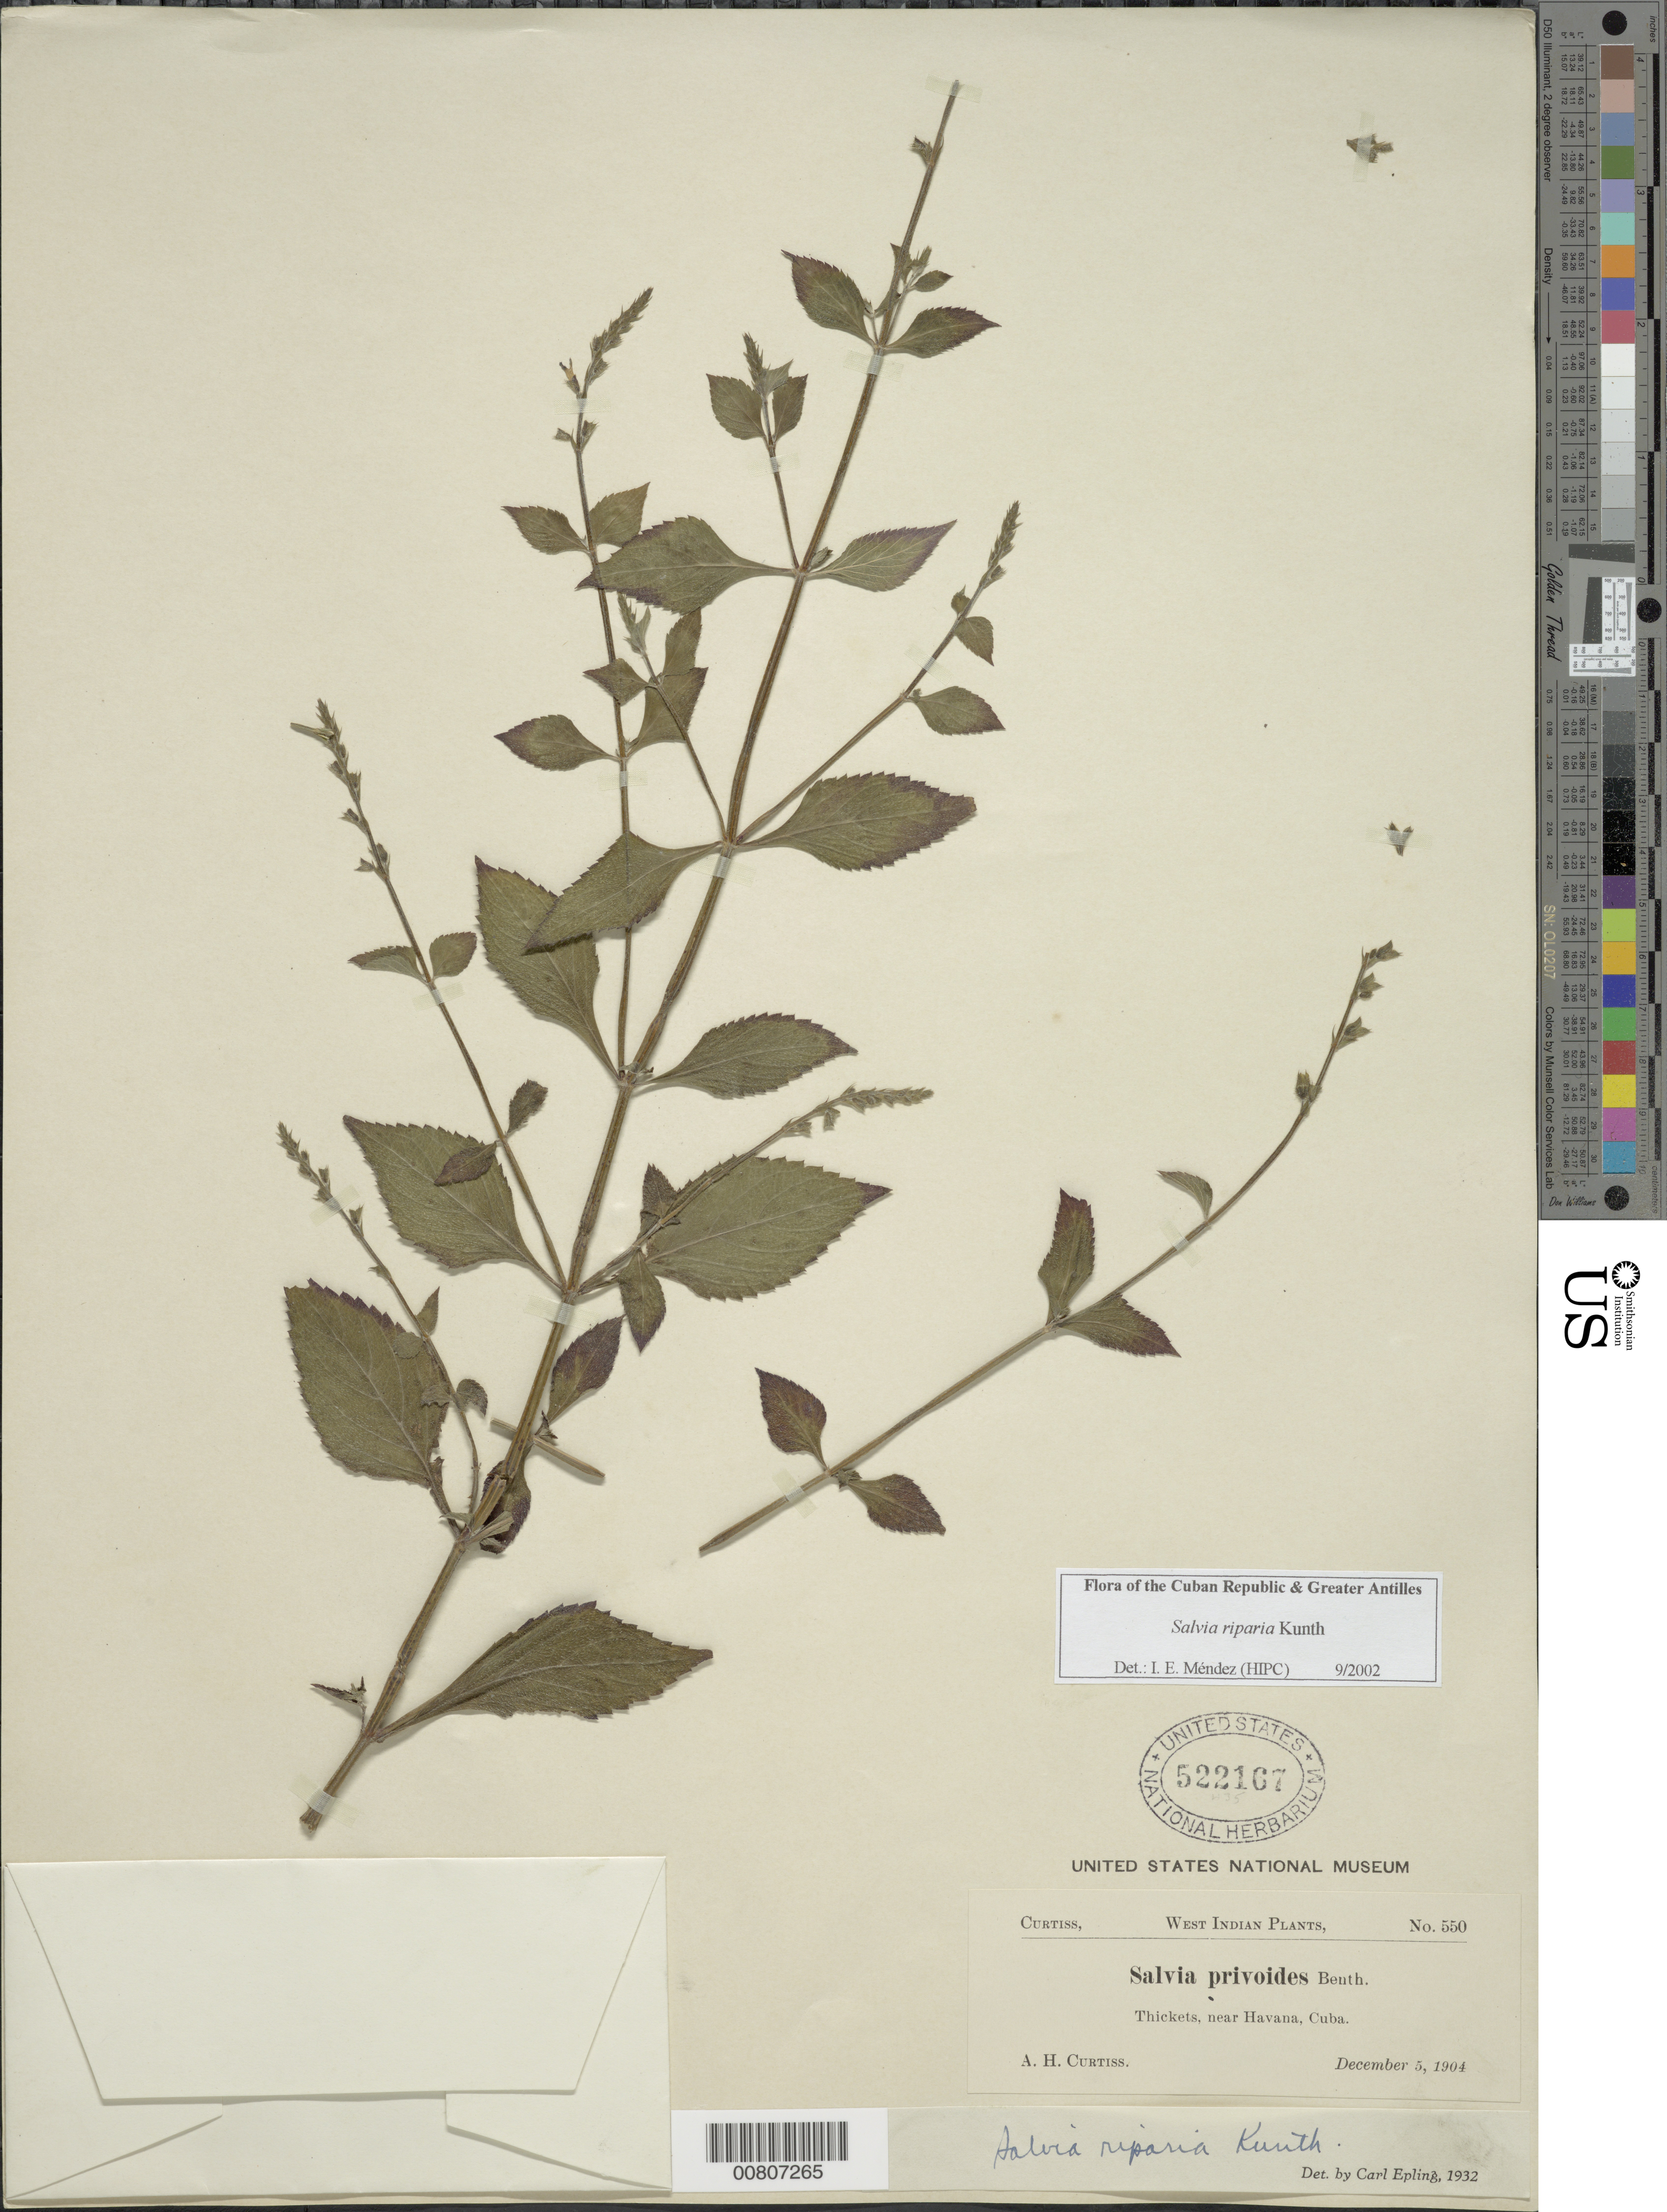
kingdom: Plantae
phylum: Tracheophyta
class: Magnoliopsida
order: Lamiales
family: Lamiaceae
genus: Salvia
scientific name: Salvia misella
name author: Kunth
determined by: Méndez, Isidro E., (HIPC)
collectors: A. H. Curtiss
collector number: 550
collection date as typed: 05 Dec 1904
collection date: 1904-12-05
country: Cuba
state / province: La Habana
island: Cuba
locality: Havana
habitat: Thickets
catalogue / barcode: US 522167